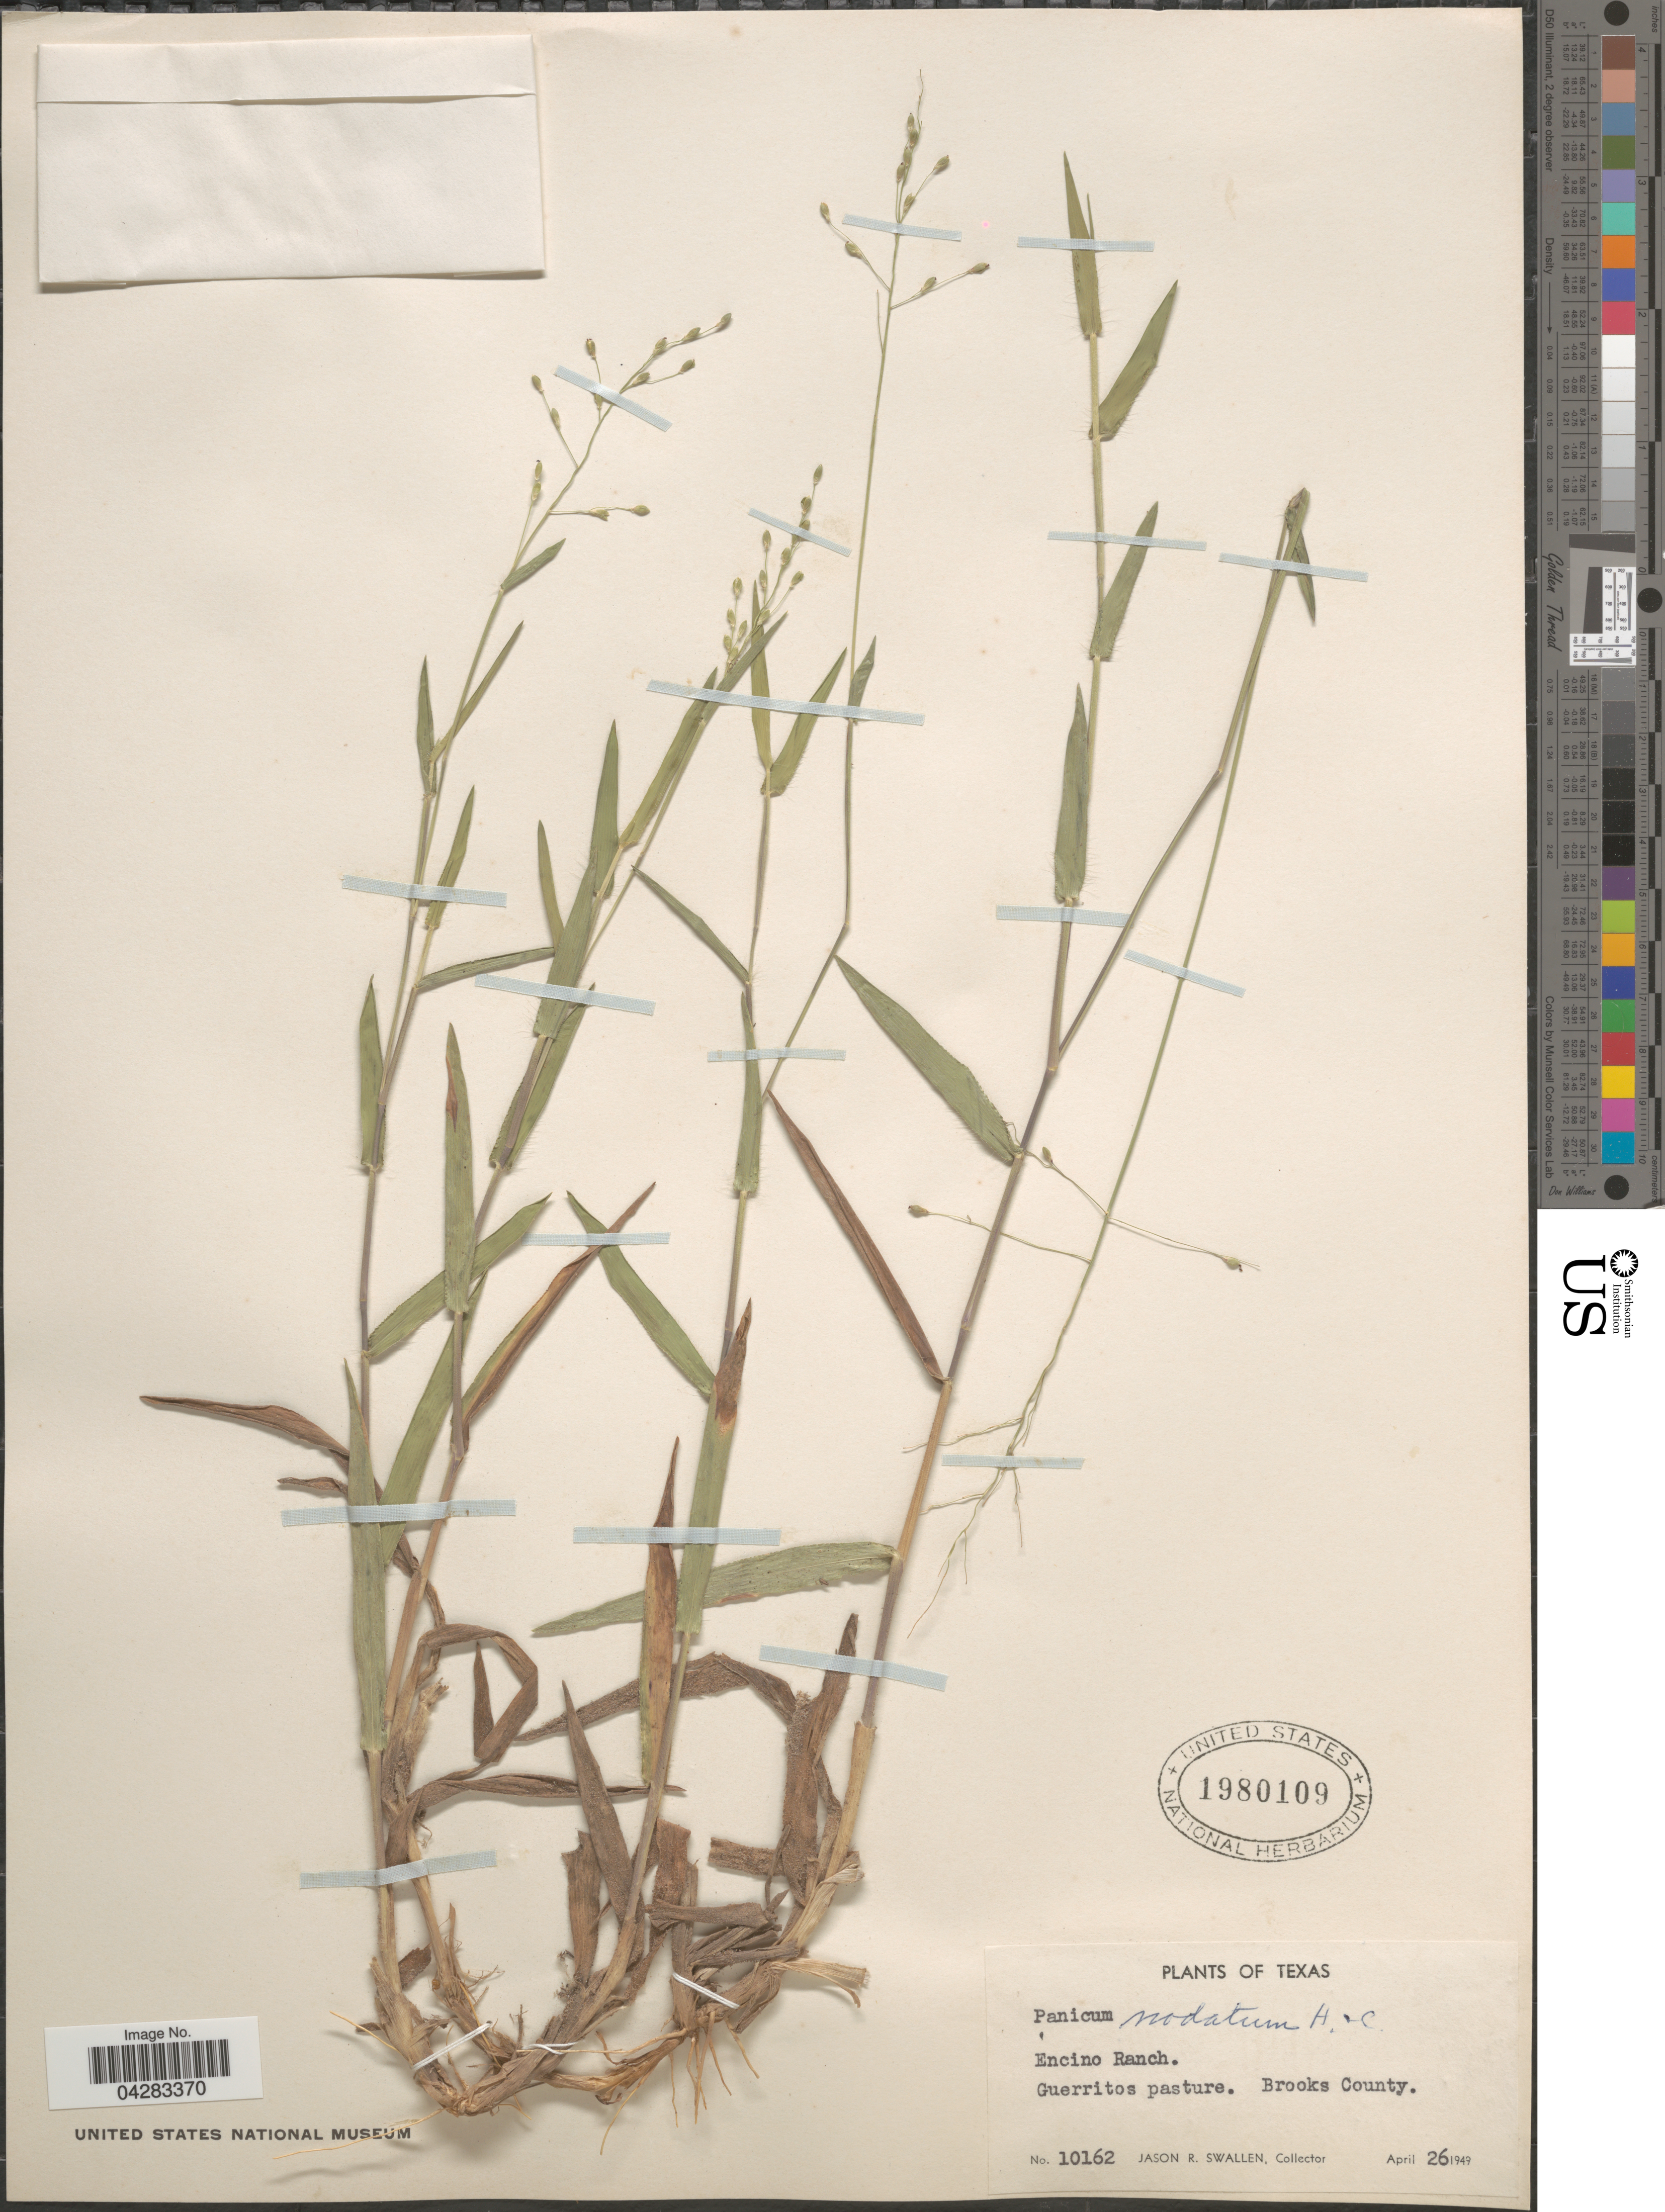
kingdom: Plantae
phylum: Tracheophyta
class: Liliopsida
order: Poales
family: Poaceae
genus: Dichanthelium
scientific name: Dichanthelium nodatum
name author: (Hitchc. & Chase) Gould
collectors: J. R. Swallen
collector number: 10162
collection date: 1949-04-26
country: United States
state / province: Texas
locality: Encino Ranch. Guerritos pasture. Brooks County.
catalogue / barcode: US 1980109